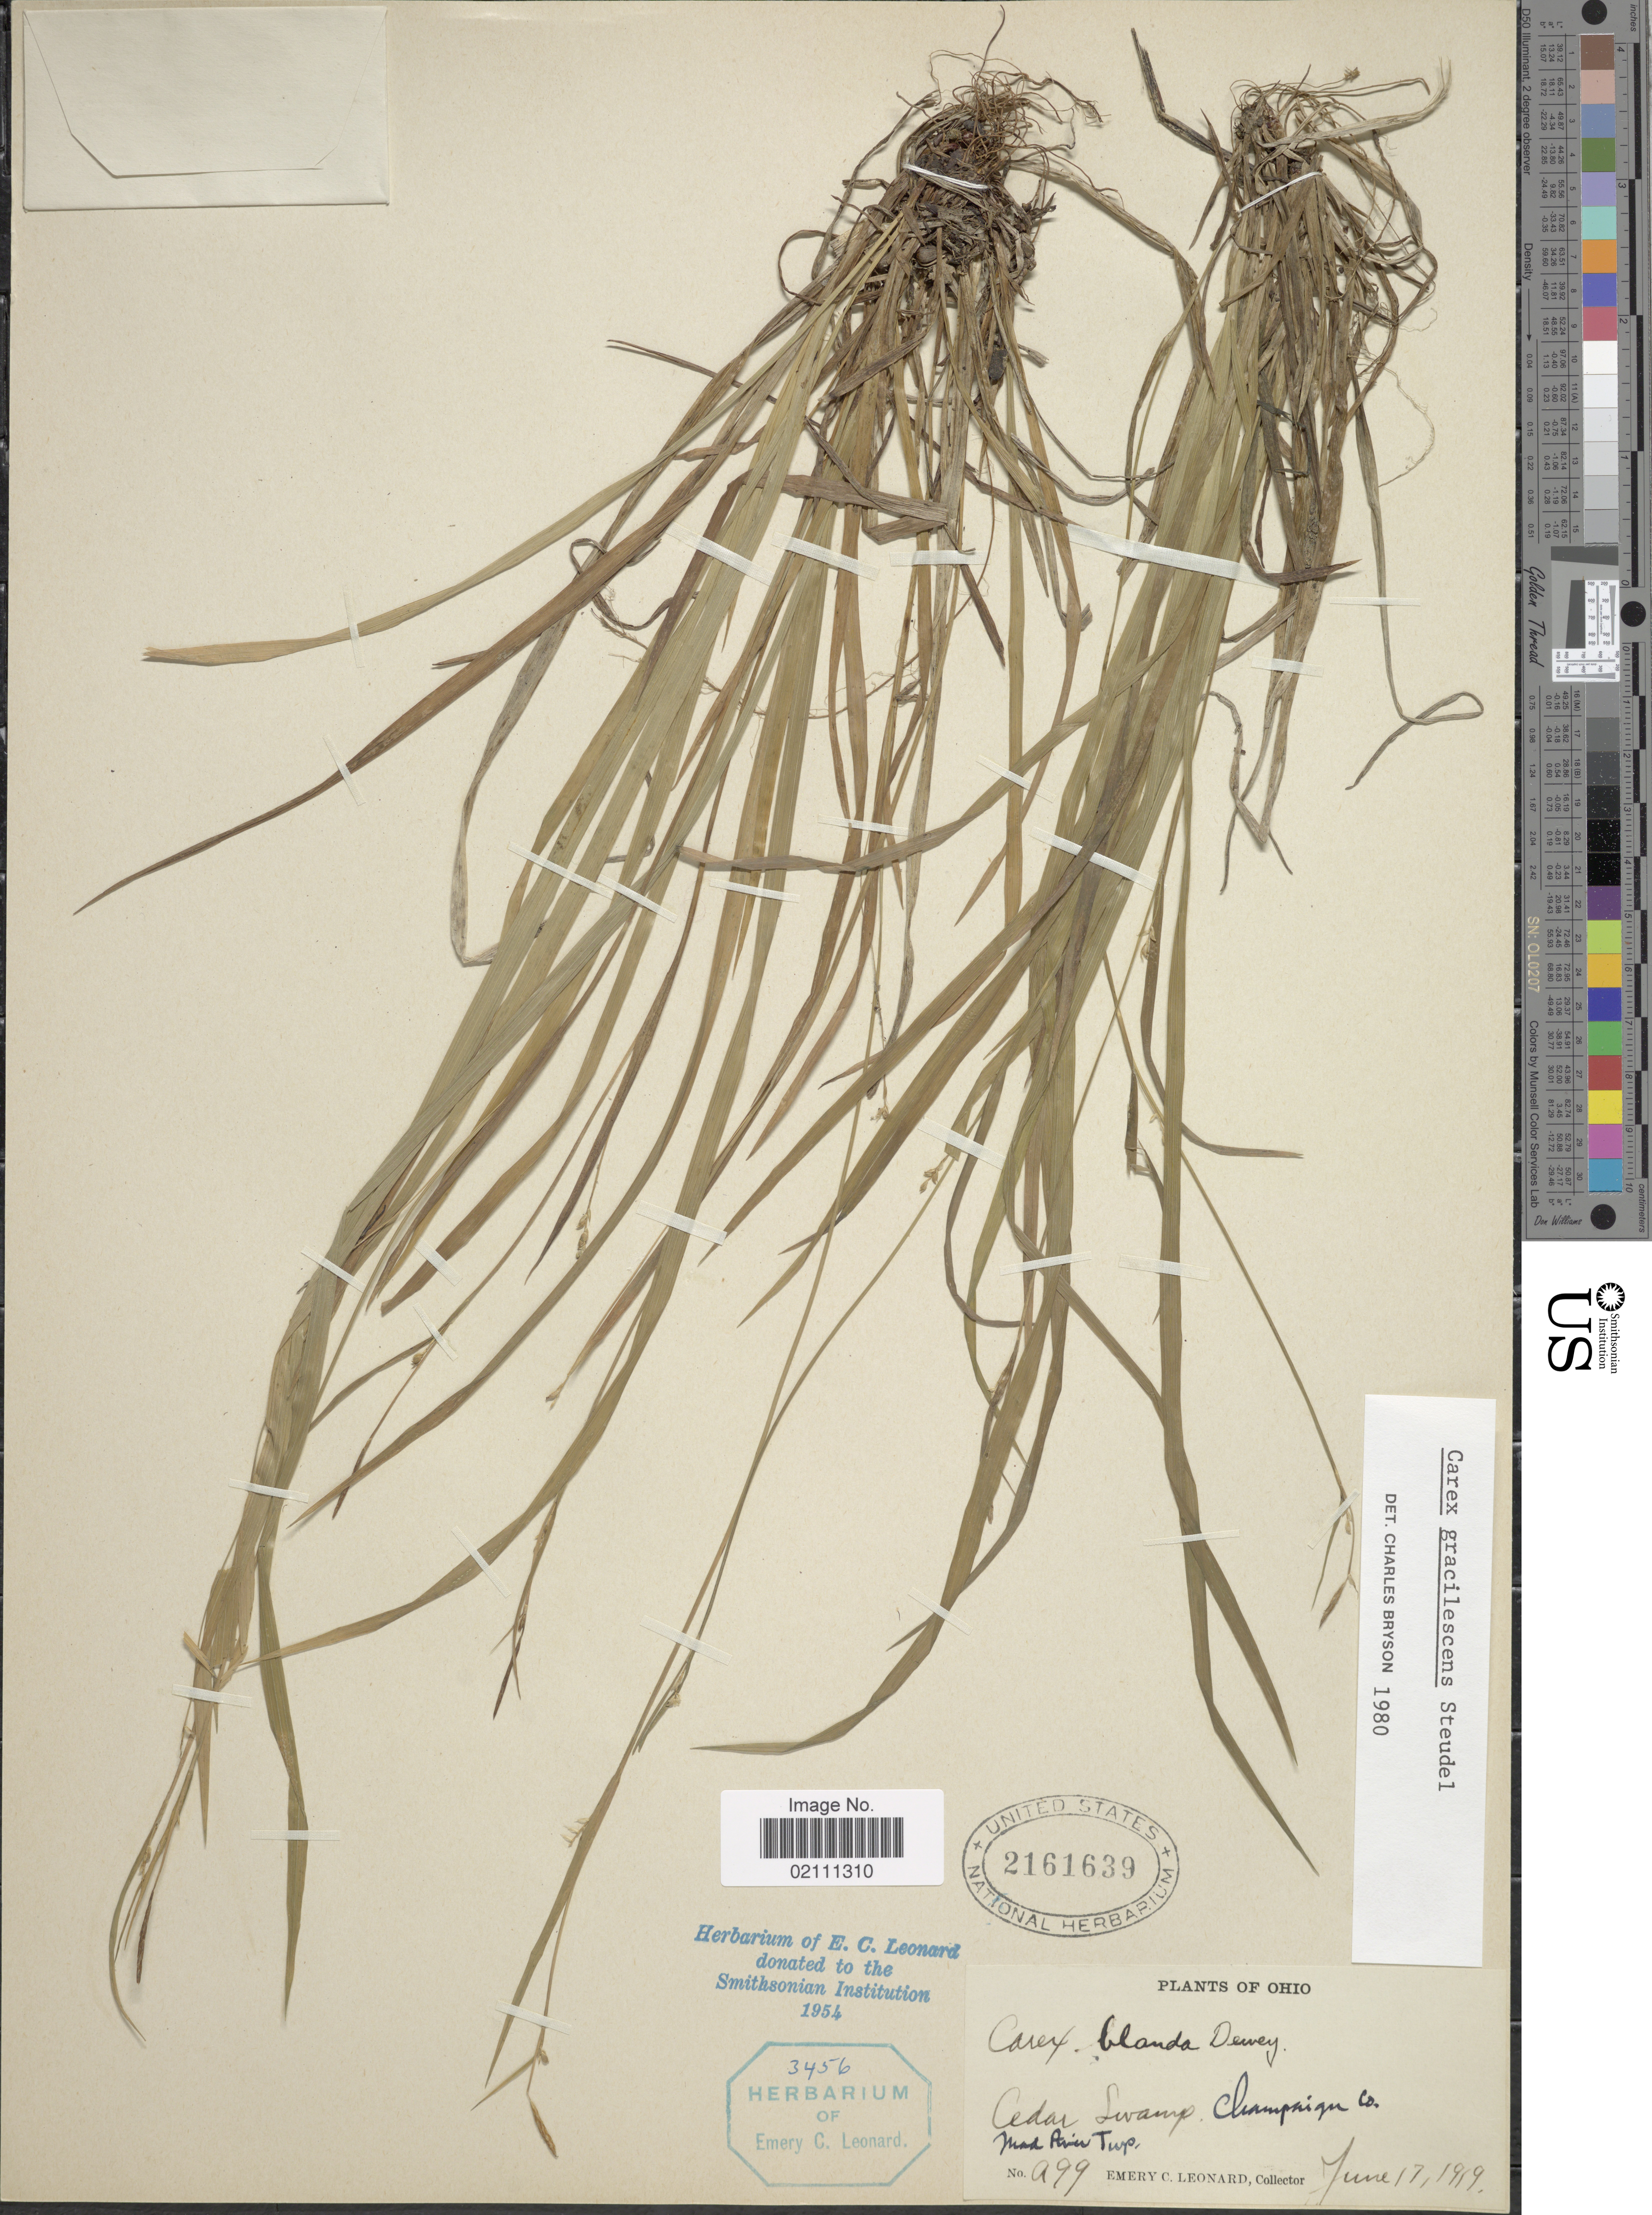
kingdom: Plantae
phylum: Tracheophyta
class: Liliopsida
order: Poales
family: Cyperaceae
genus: Carex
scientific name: Carex gracilescens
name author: Steud.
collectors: E. C. Leonard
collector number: A99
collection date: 1919-06-17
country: United States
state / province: Ohio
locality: Cedar Swamp, Champaign Co., Mad River Twp.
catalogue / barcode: US 2161639